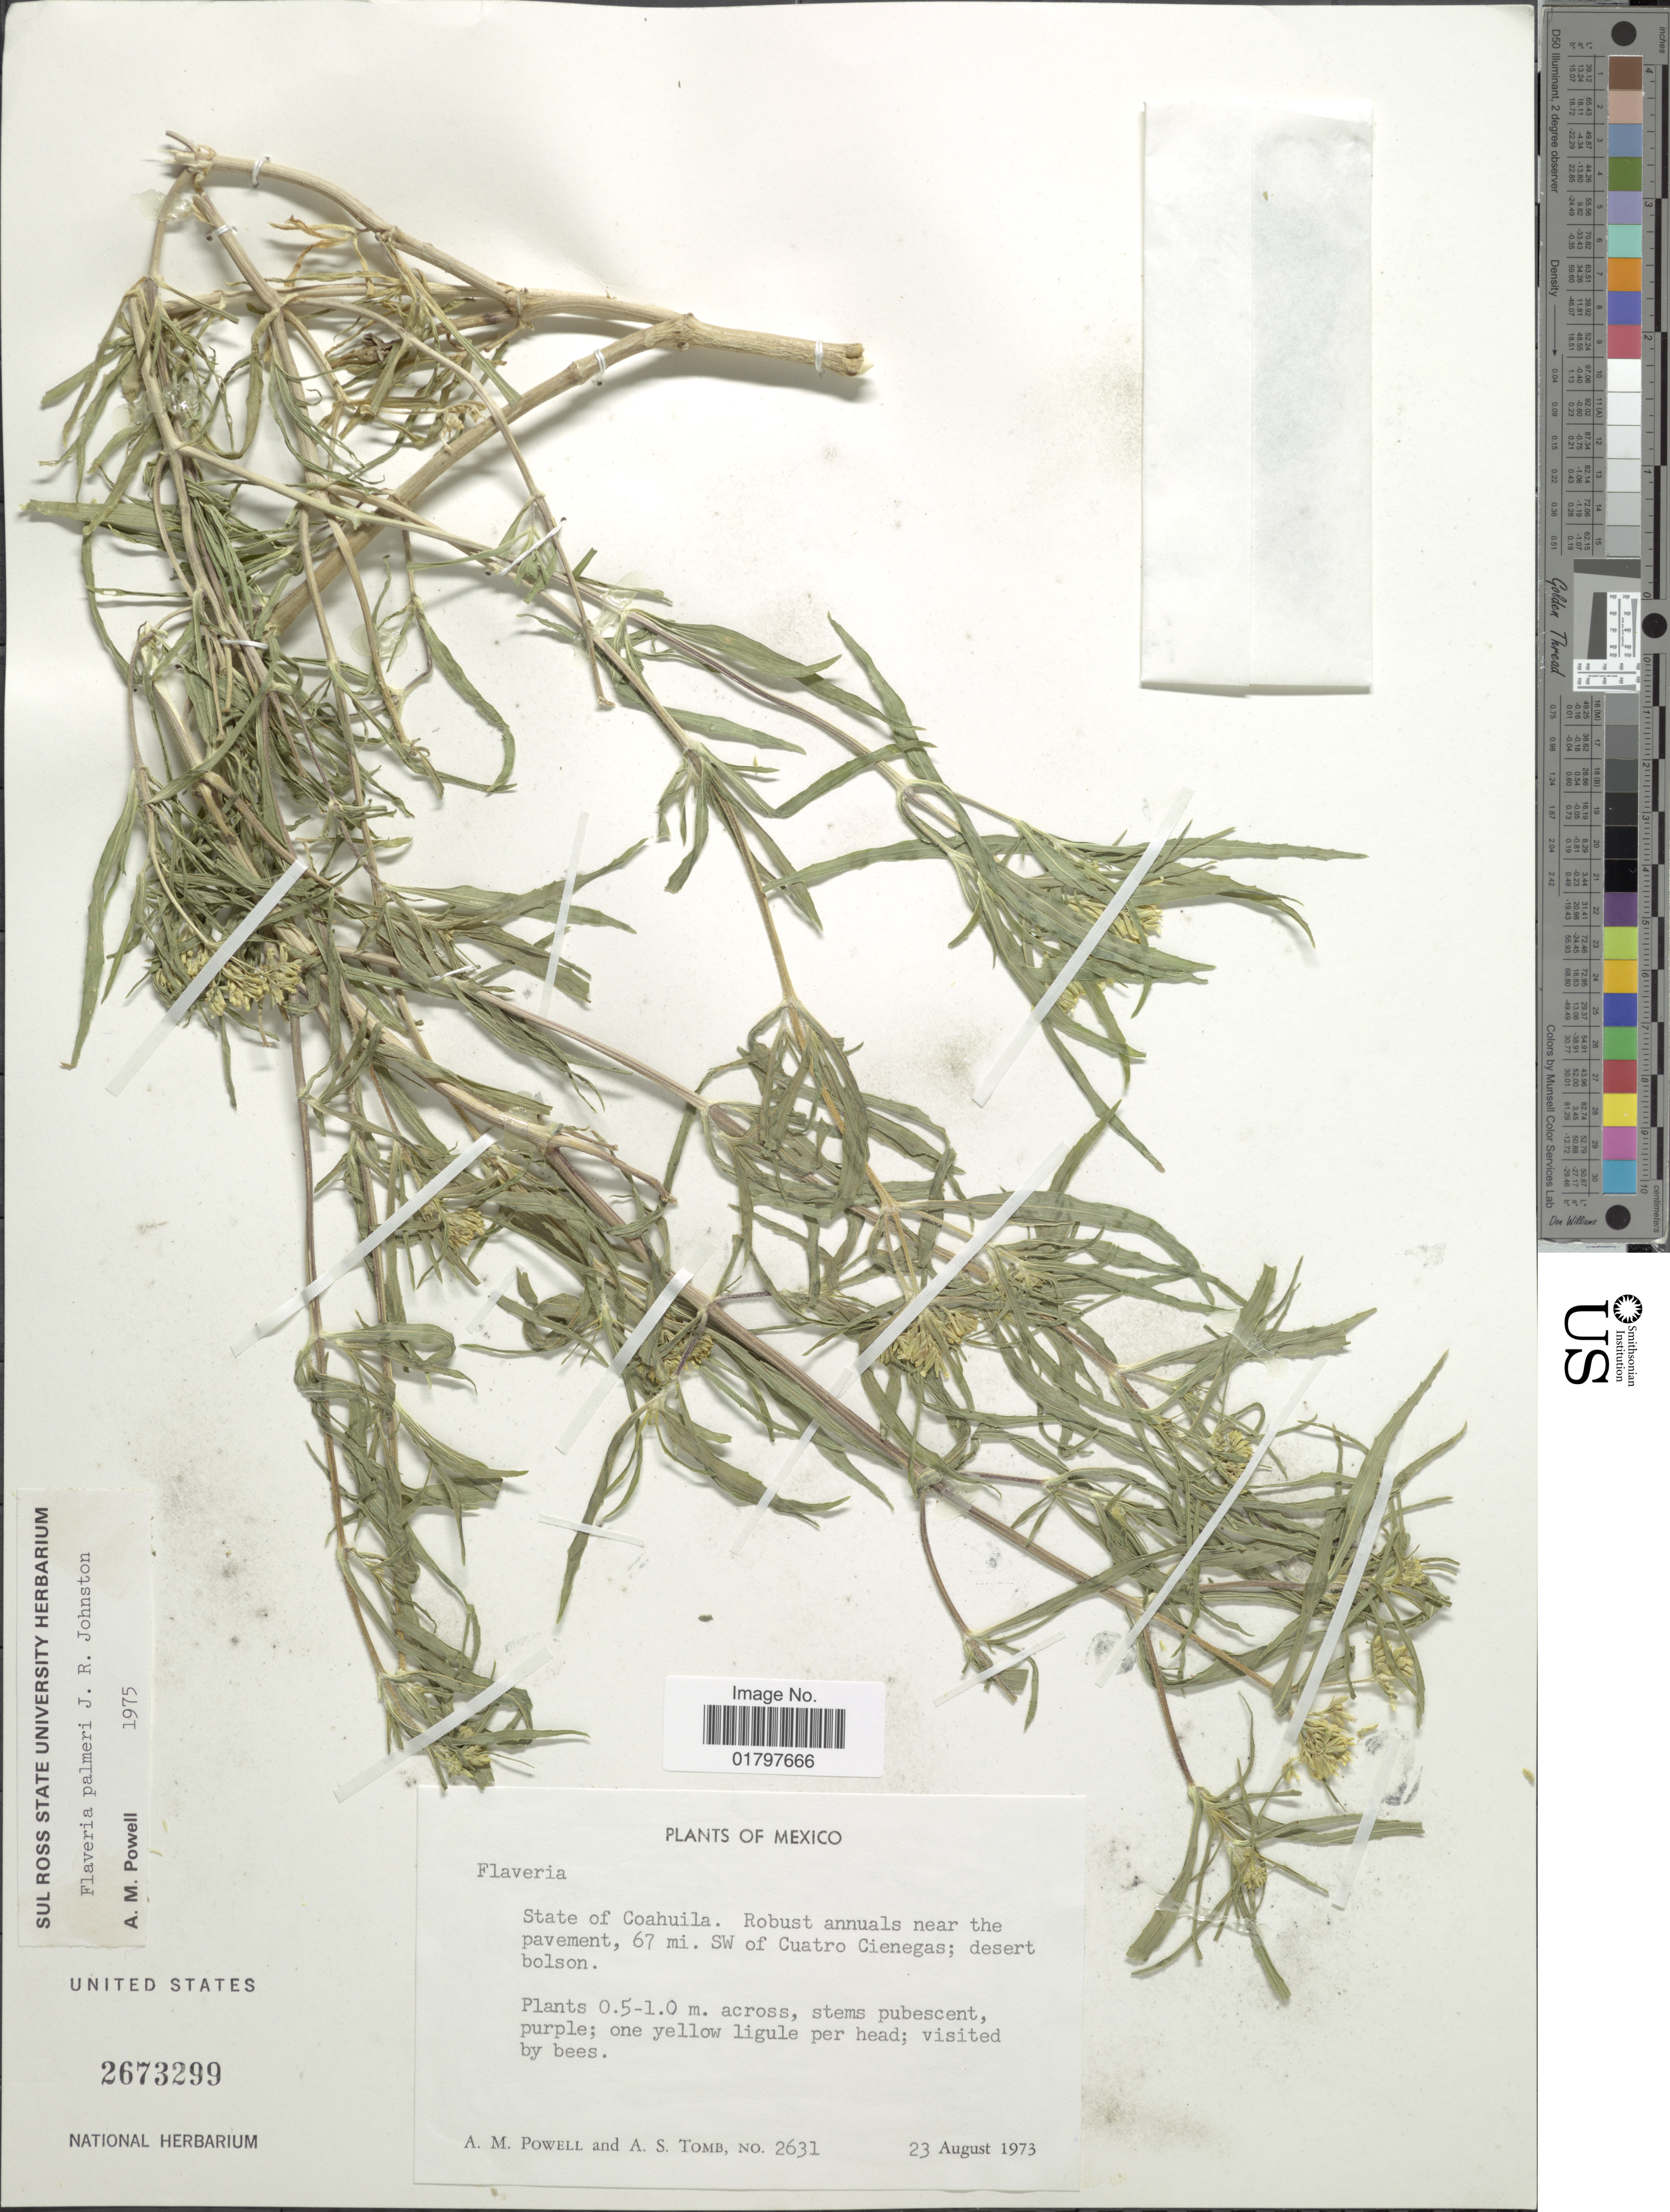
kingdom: Plantae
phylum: Tracheophyta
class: Magnoliopsida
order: Asterales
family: Asteraceae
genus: Flaveria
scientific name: Flaveria palmeri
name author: J.R. Johnst.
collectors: A. M. Powell & A. Tomb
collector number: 2631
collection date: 1973-08-23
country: Mexico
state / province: Coahuila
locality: State of Coahuila. Robust annuals near the pavement, 67 mi. SW of Cuatro Cienegas; desert bolson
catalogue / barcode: US 2673299